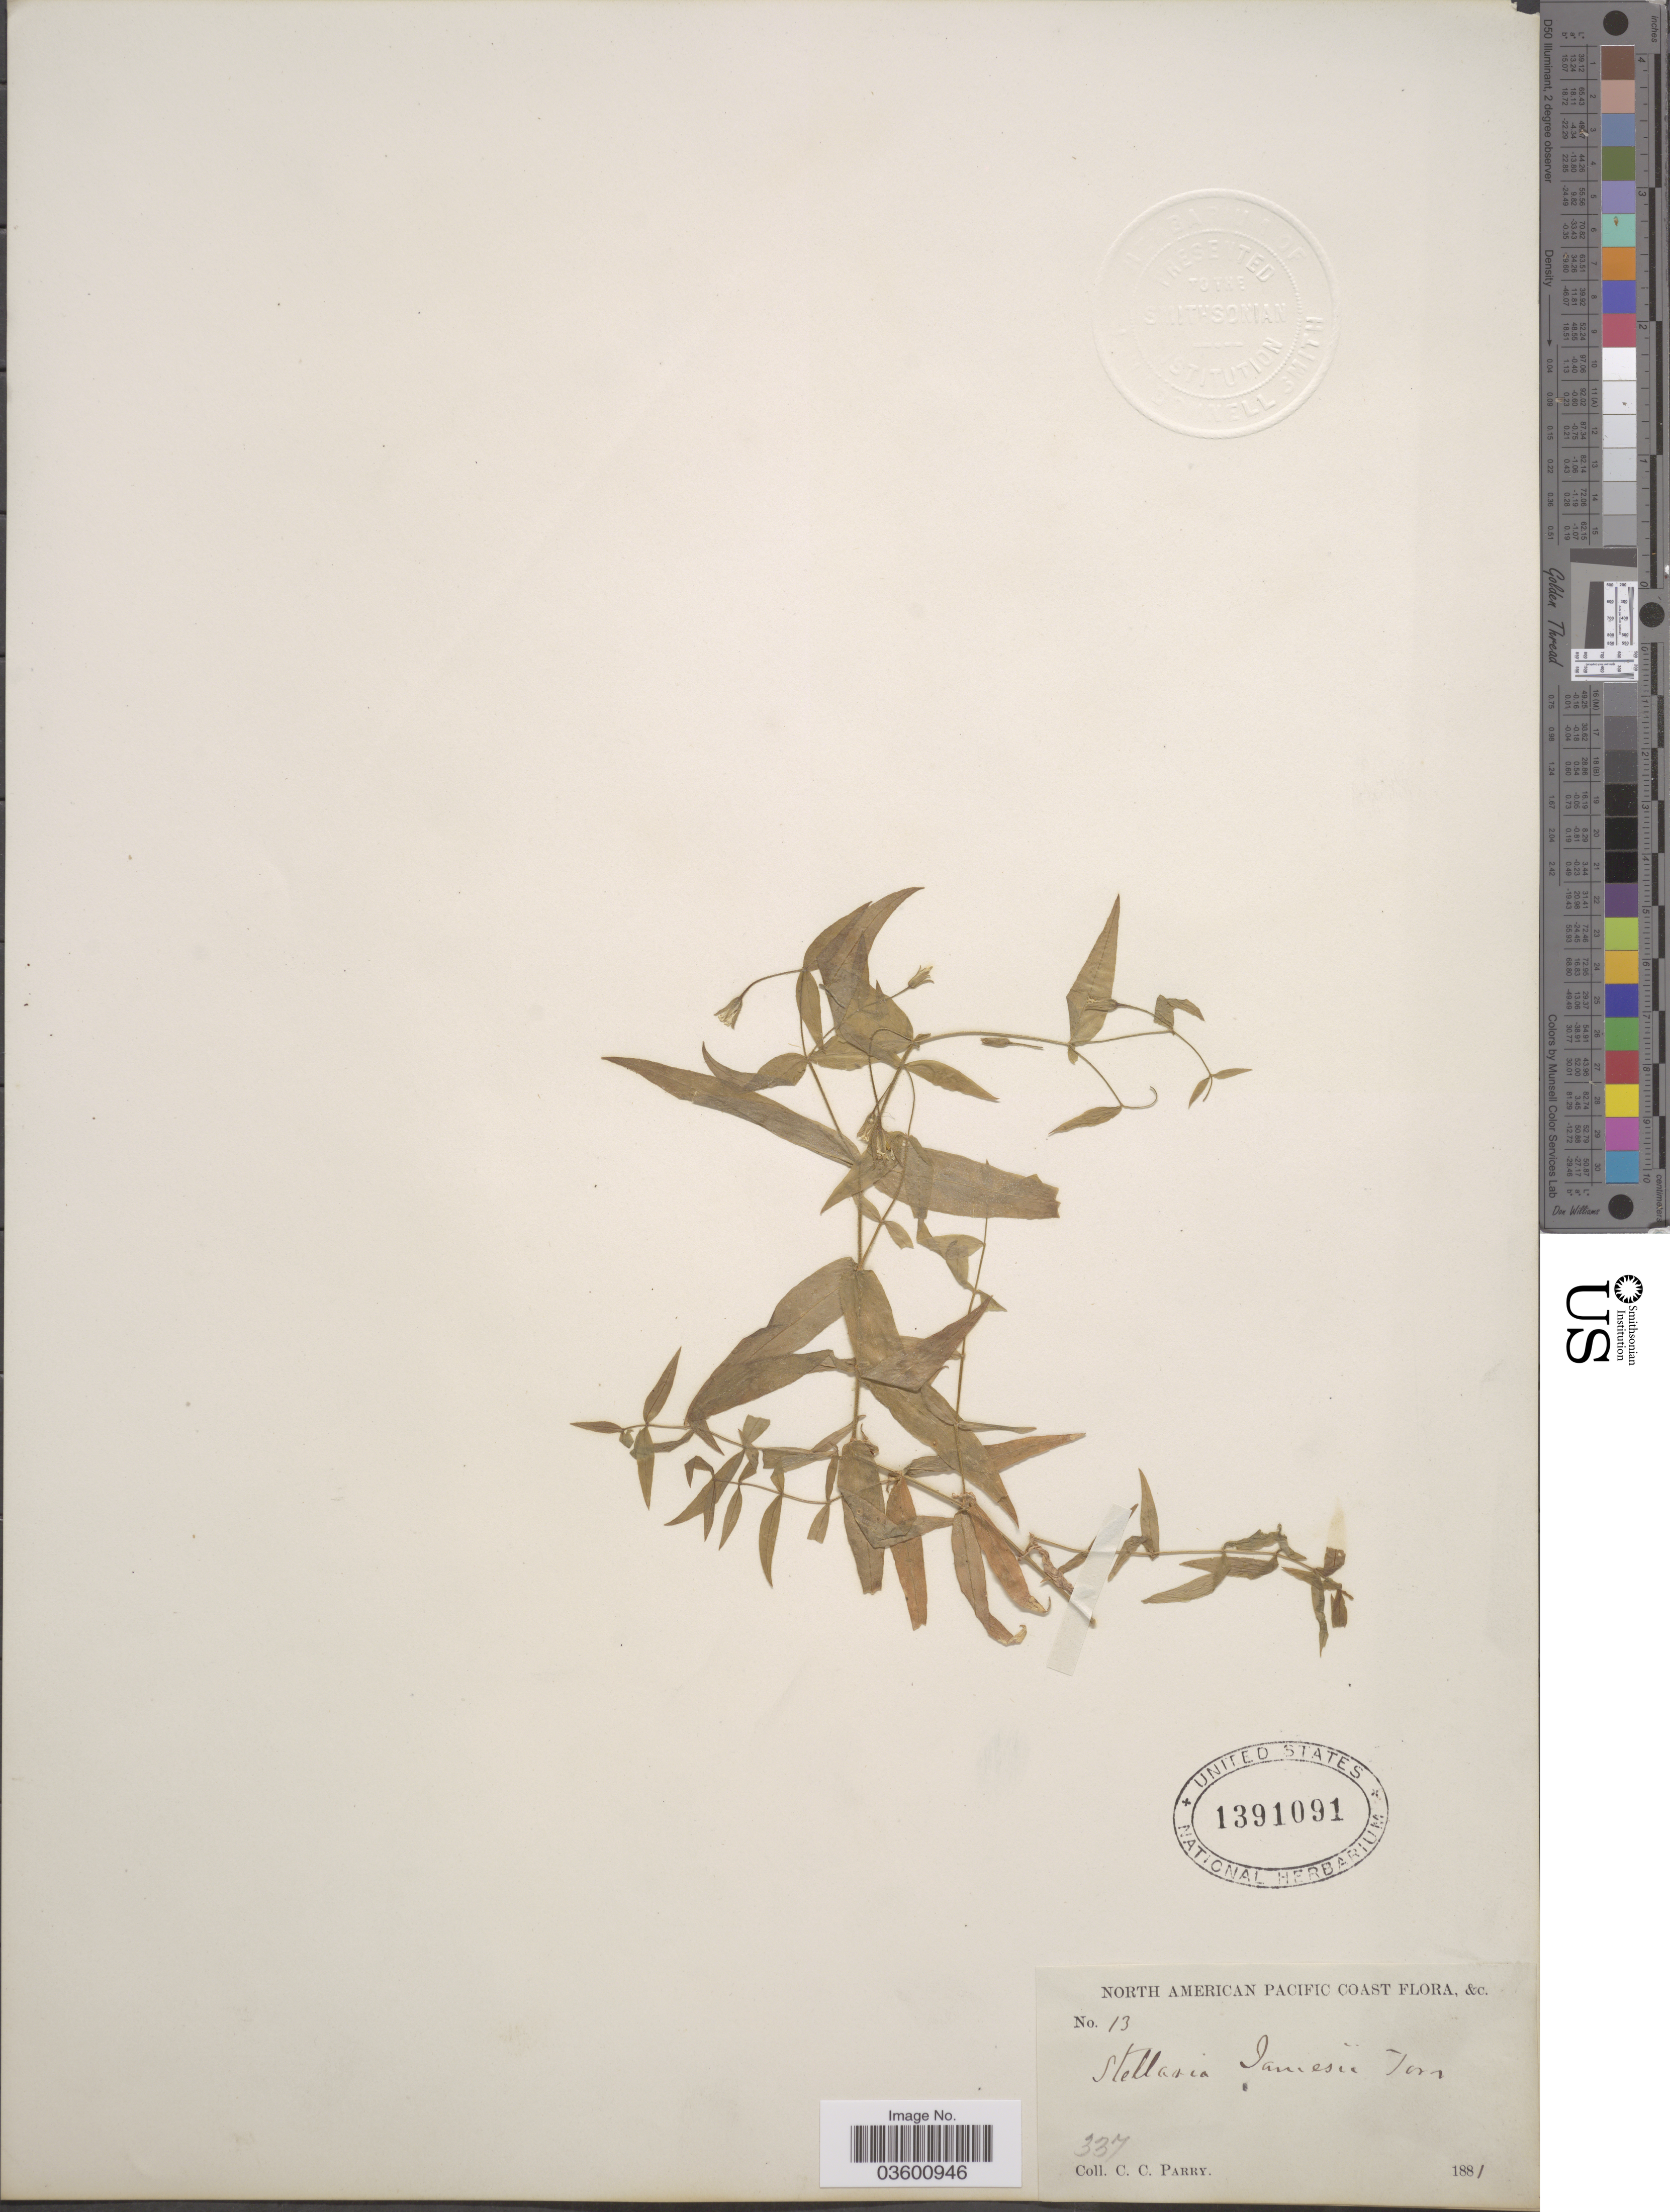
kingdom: Plantae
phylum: Tracheophyta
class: Magnoliopsida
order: Caryophyllales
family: Caryophyllaceae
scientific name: Torreyostellaria jamesiana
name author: (Torr.) Gang Yao et al.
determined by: Strong, M. T., (US), Smithsonian Institution - National Museum of Natural History (UNITED STATES)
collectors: C. C. Parry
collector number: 13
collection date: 1881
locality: North American Pacific Coast.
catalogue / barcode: US 1391091